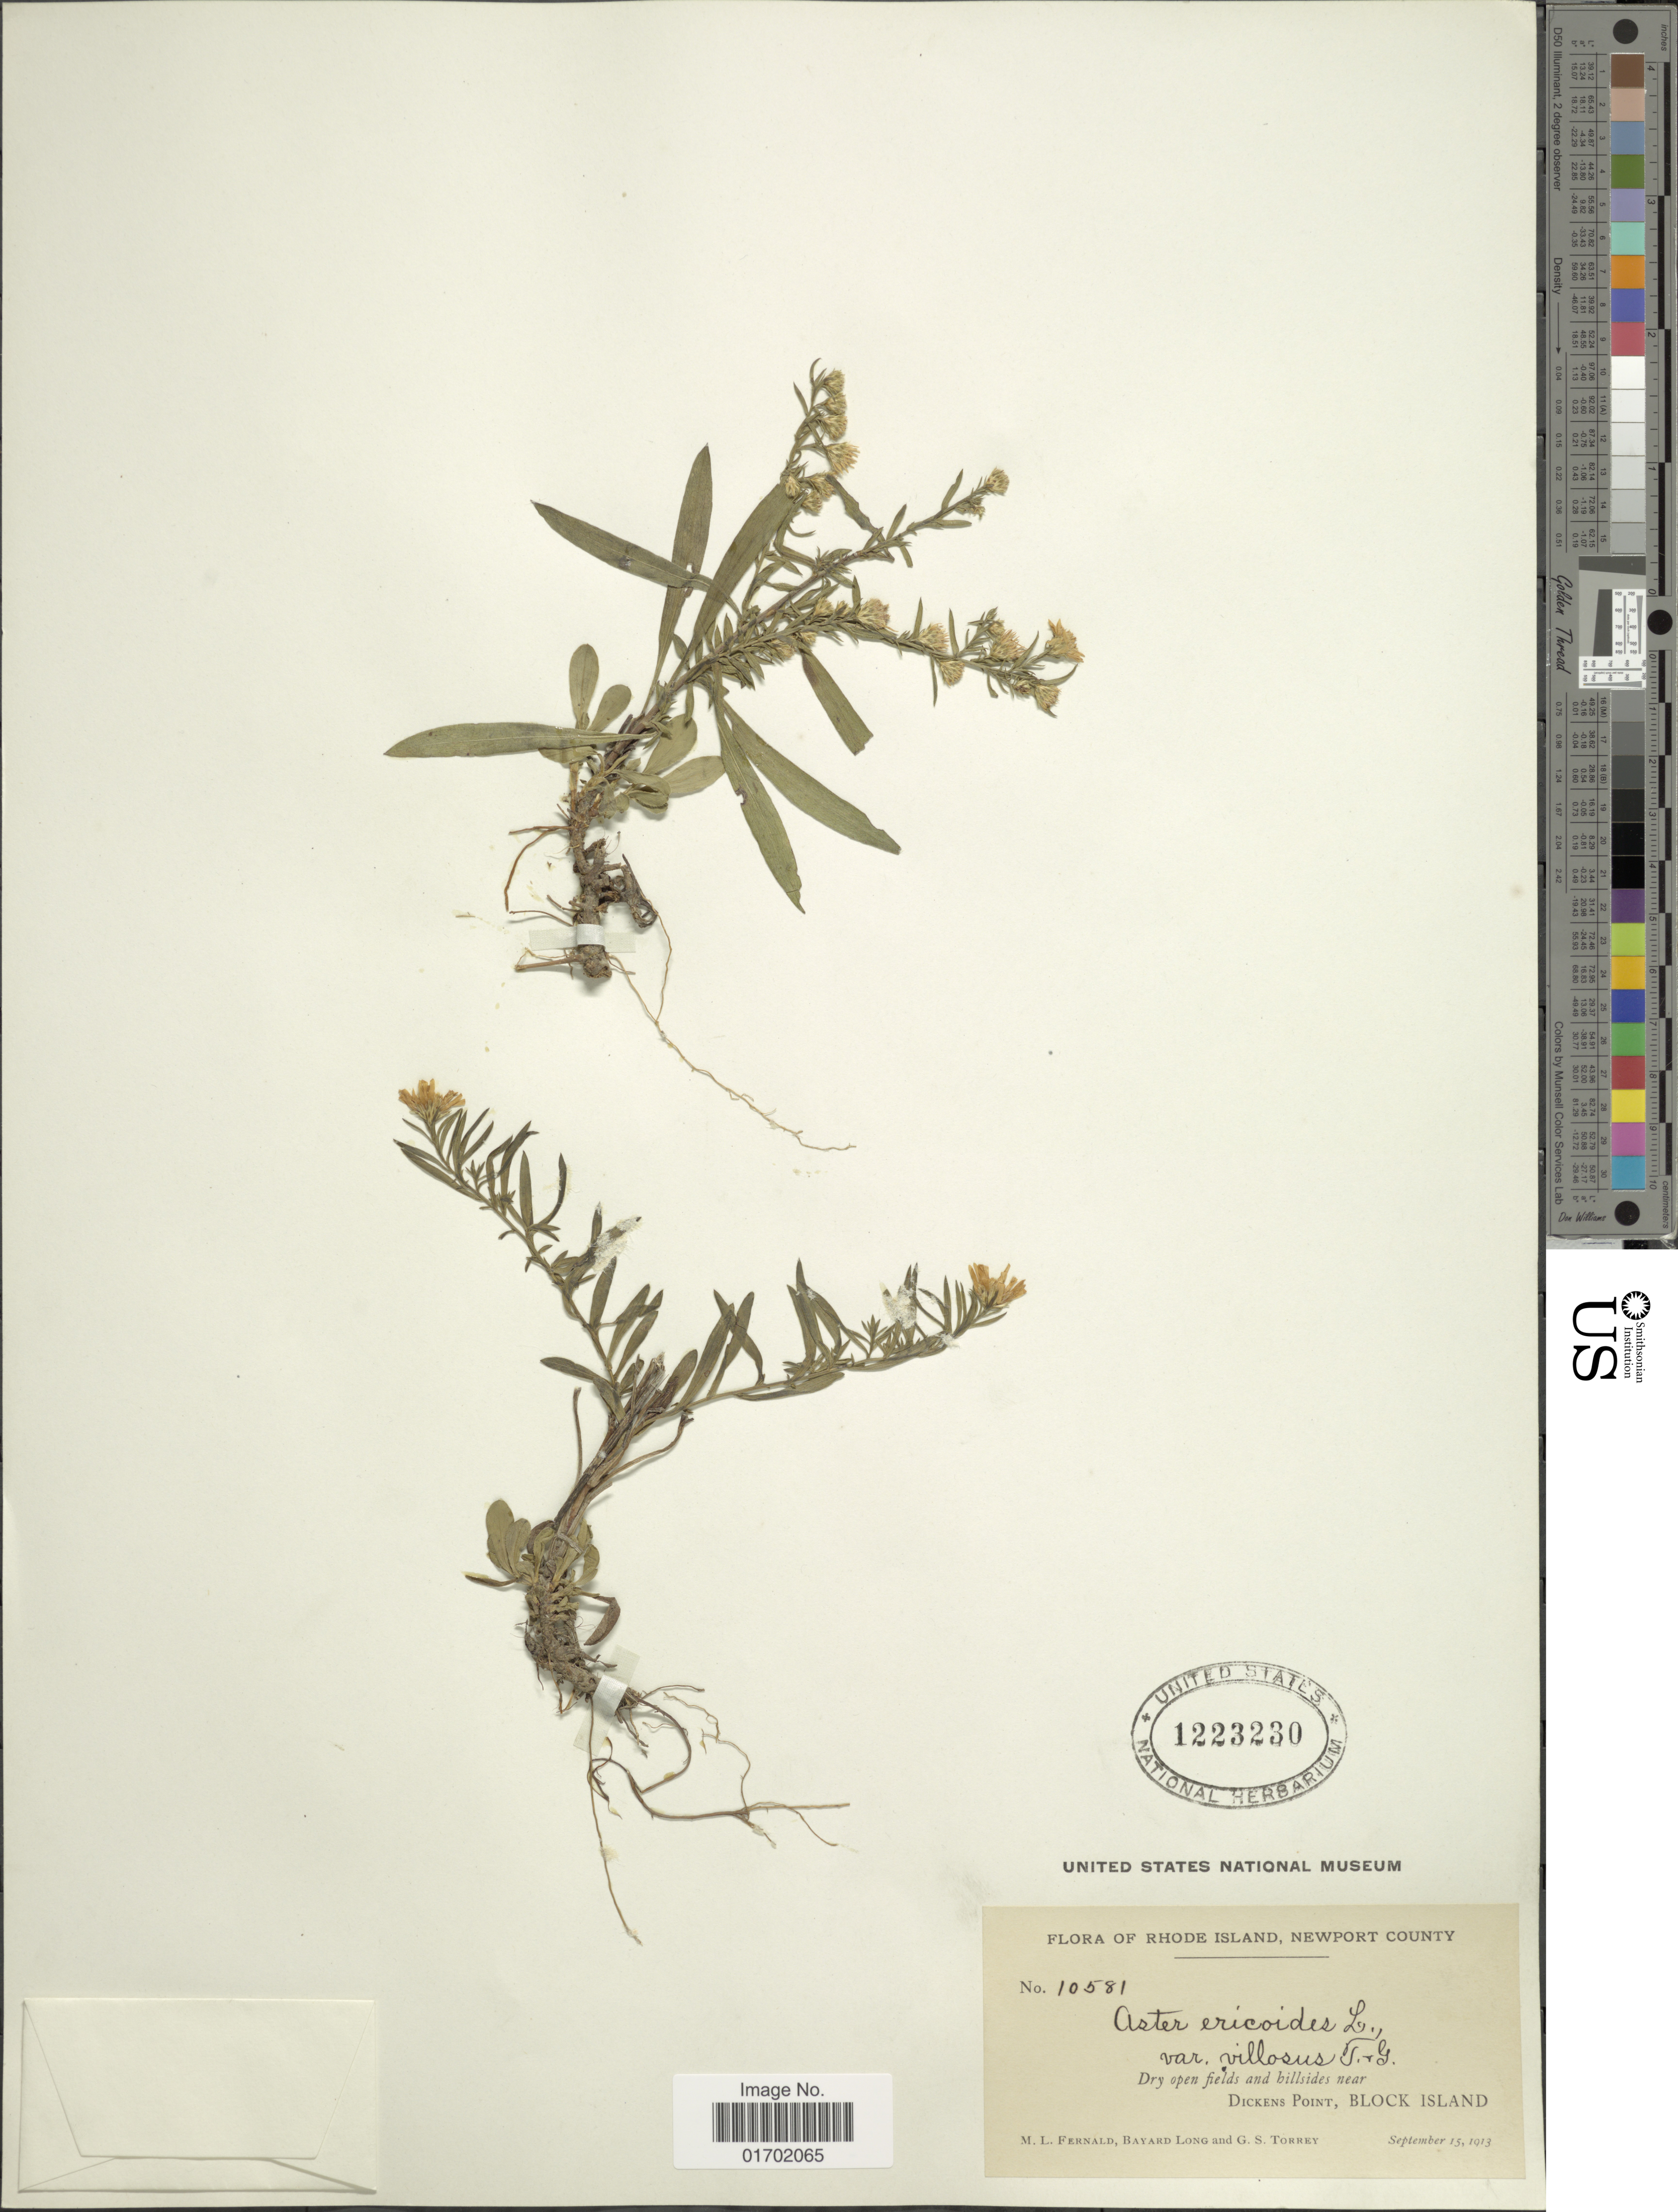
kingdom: Plantae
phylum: Tracheophyta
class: Magnoliopsida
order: Asterales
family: Asteraceae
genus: Symphyotrichum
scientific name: Symphyotrichum pilosum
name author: (Willd.) G.L. Nesom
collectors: M. L. Fernald, B. Long & G. S. Torrey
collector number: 10581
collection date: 1913-09-15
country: United States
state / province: Rhode Island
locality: Newport County, Dickens Point, Block Island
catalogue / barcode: US 1223230